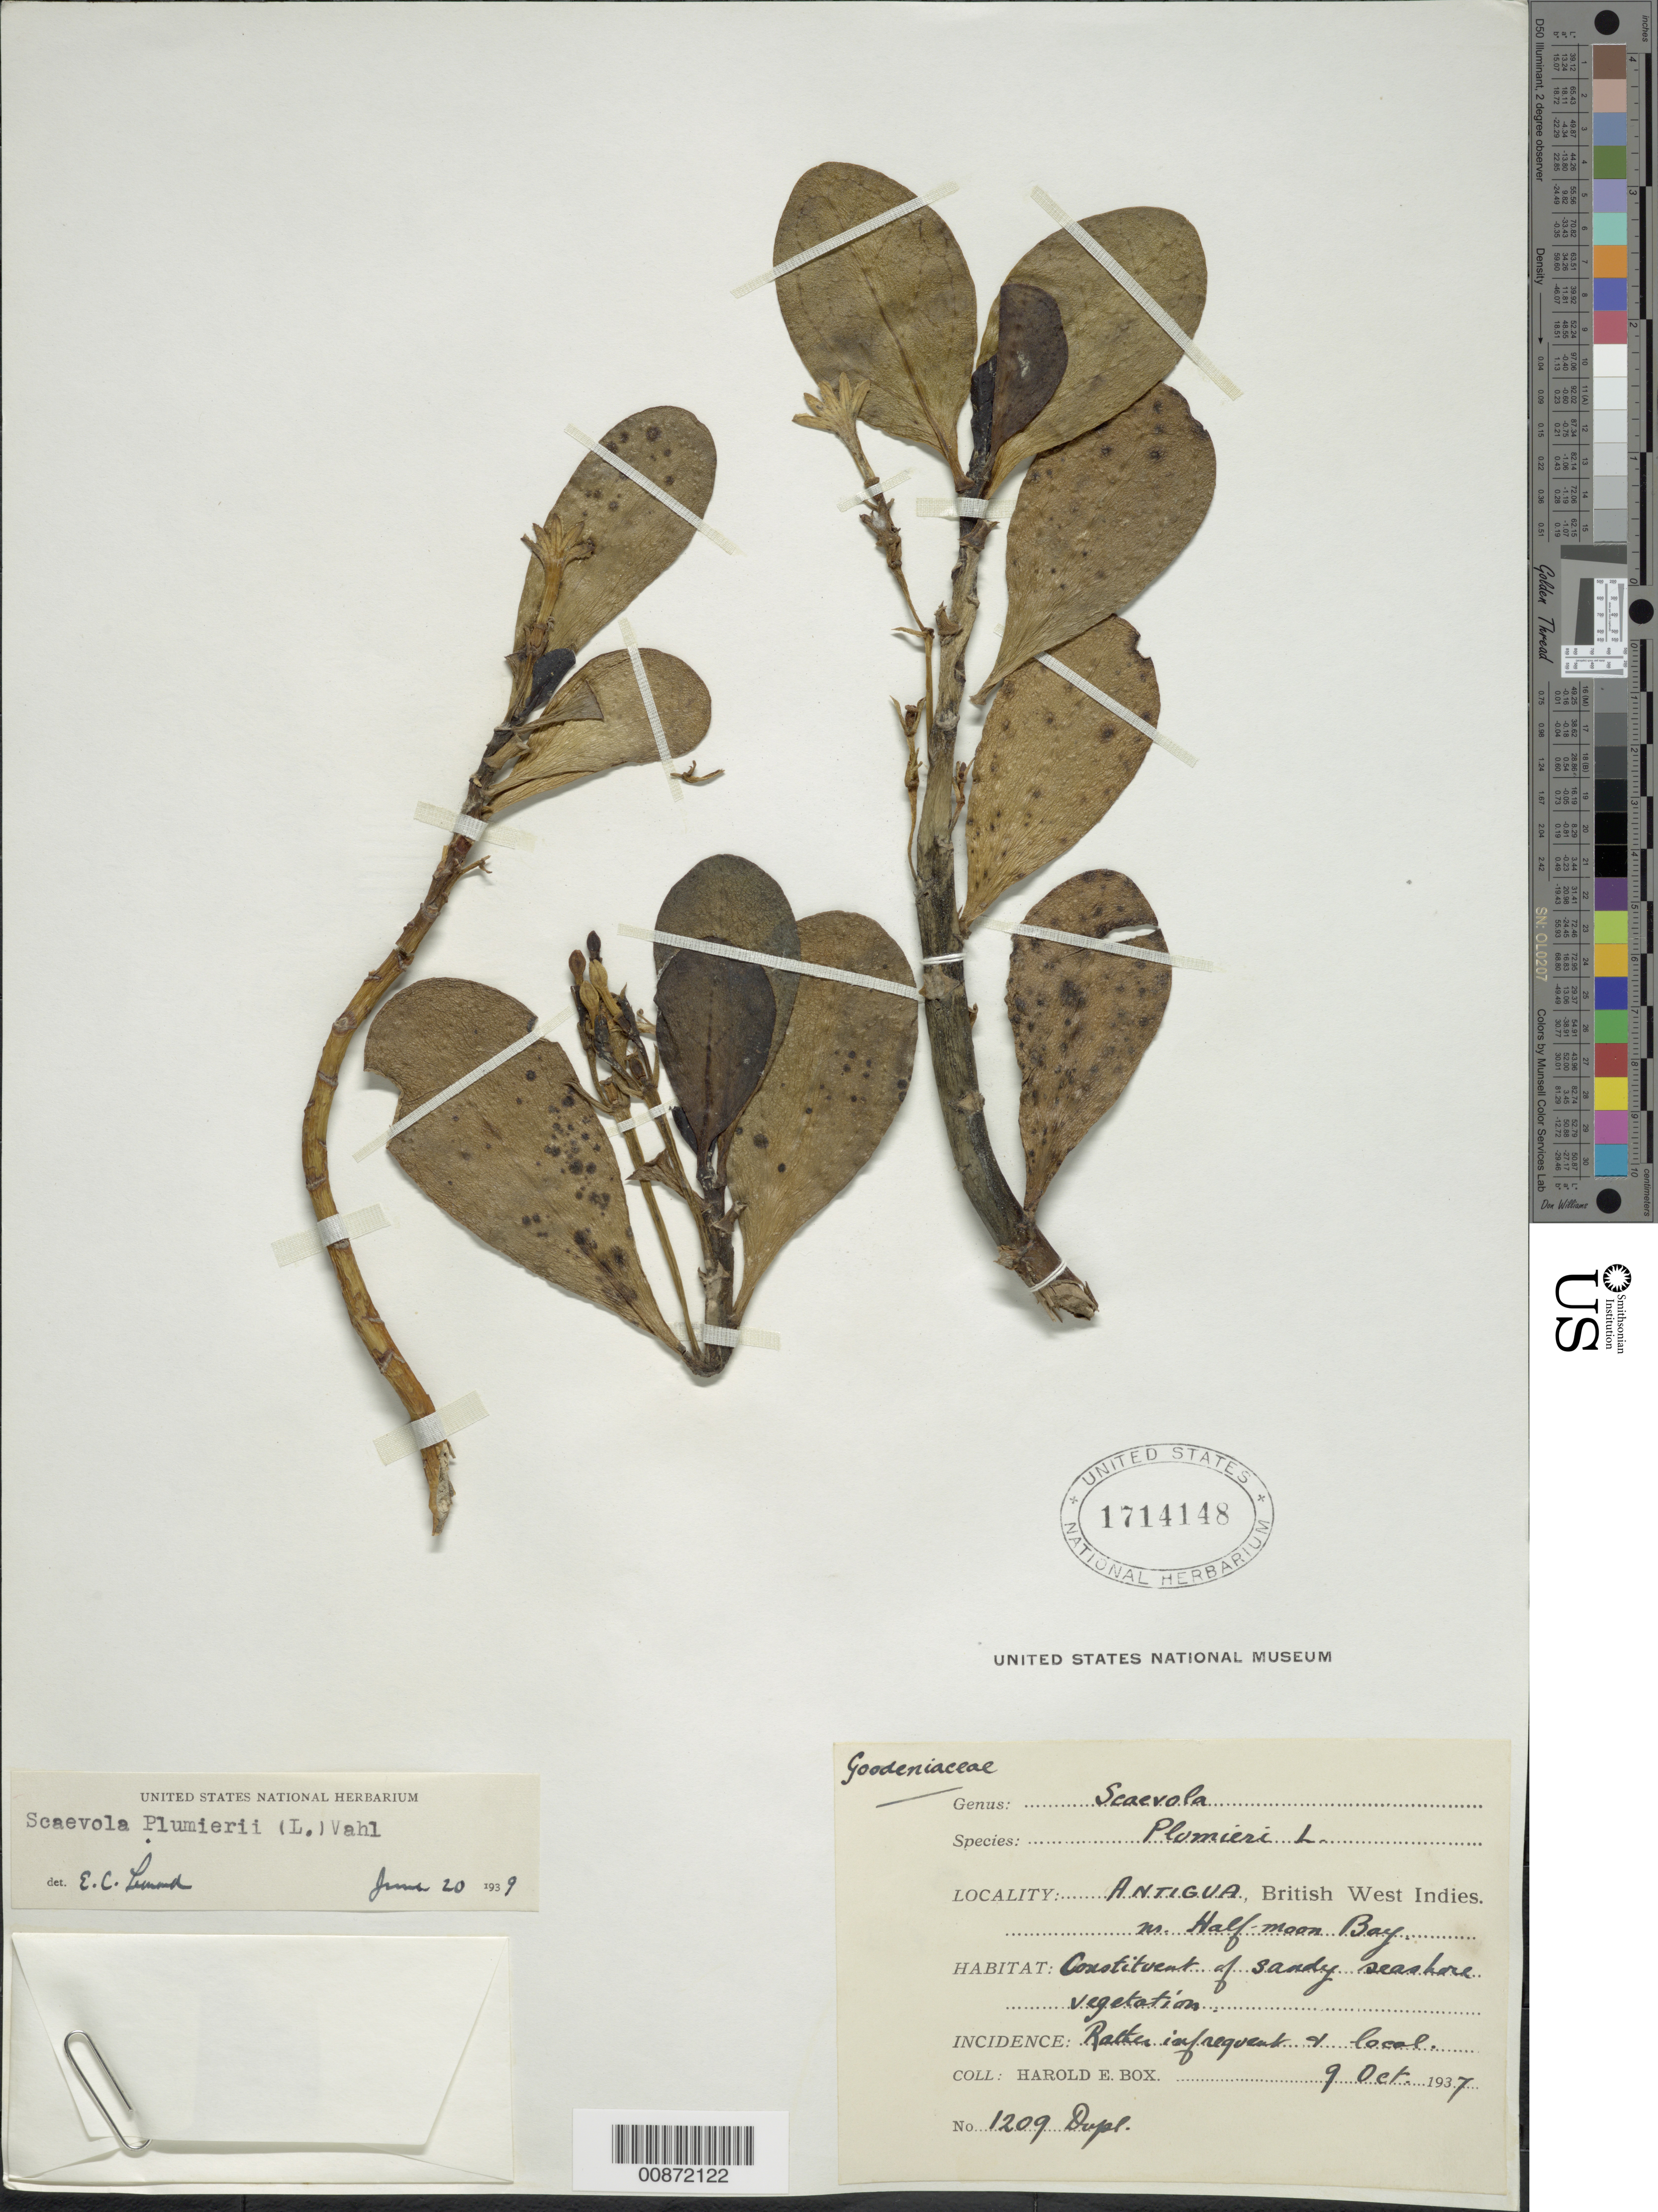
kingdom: Plantae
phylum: Tracheophyta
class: Magnoliopsida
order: Asterales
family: Goodeniaceae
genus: Scaevola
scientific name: Scaevola plumieri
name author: (L.) Vahl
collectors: H. E. Box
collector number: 1209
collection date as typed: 09 Oct 1937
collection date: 1937-10-09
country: Antigua and Barbuda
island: Leeward Is.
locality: Halfmoon Bay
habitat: Among sandy seashore vegetation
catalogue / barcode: US 1714148